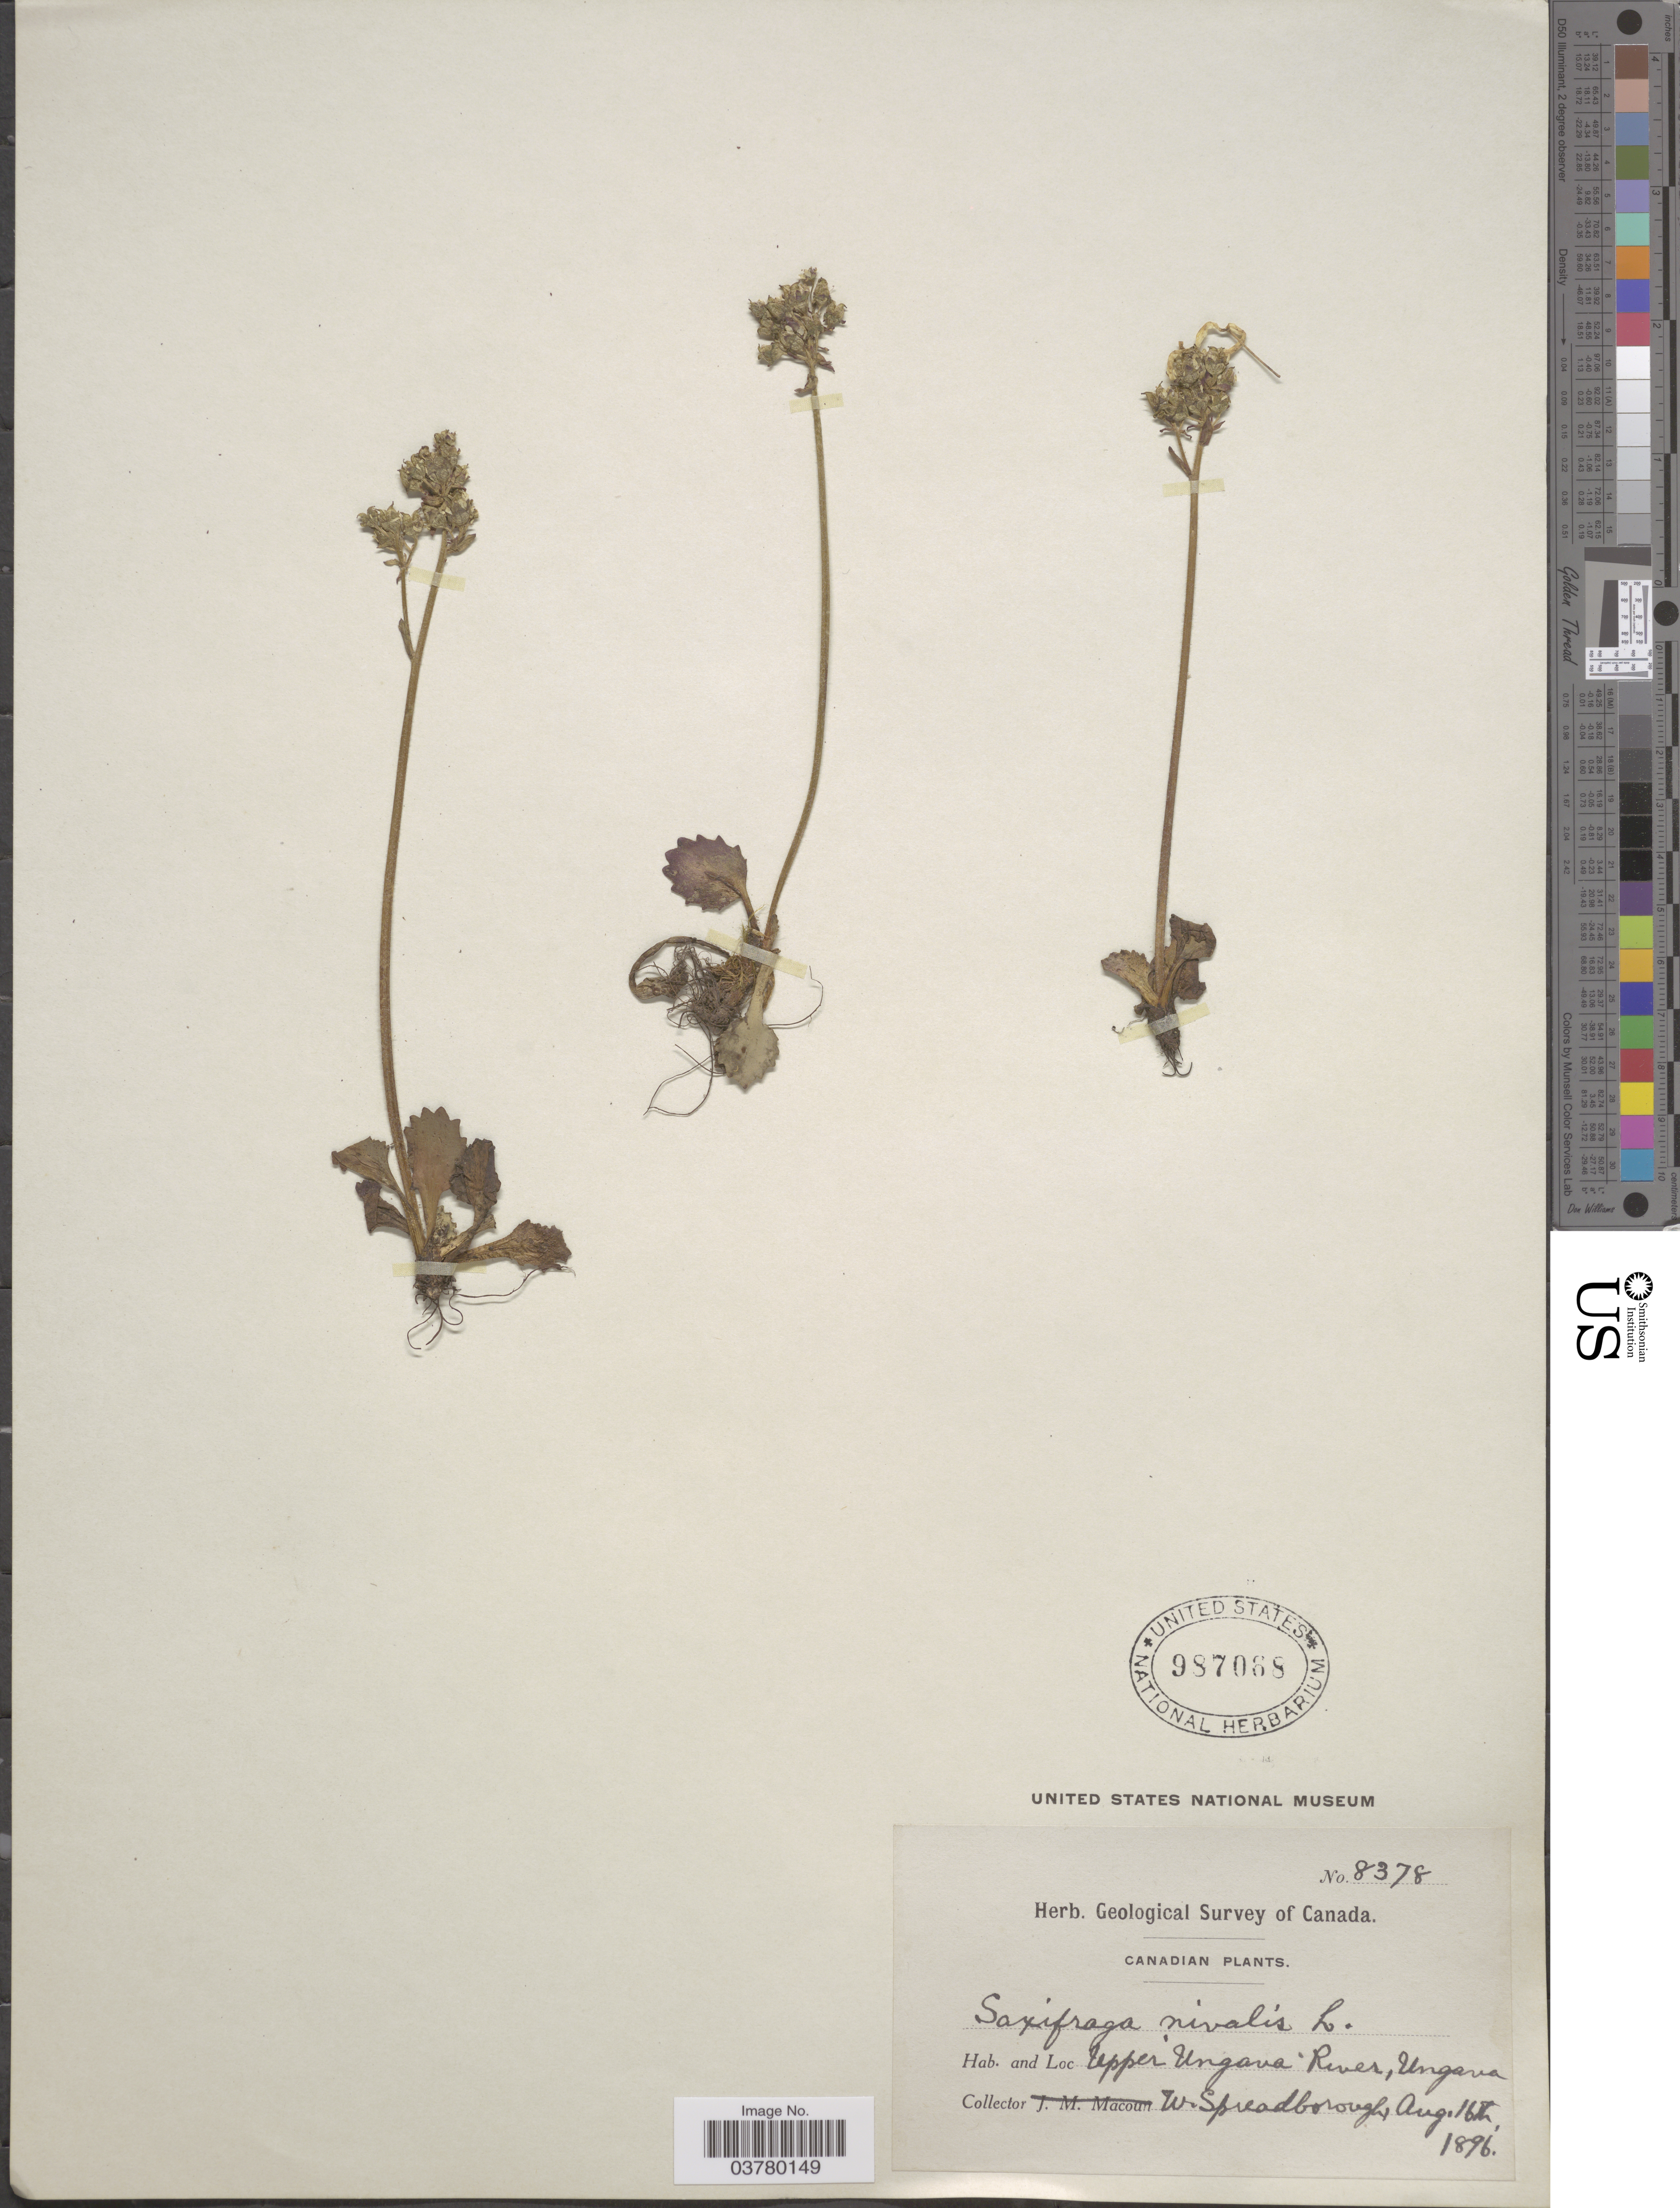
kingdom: Plantae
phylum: Tracheophyta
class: Magnoliopsida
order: Saxifragales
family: Saxifragaceae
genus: Micranthes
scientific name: Micranthes nivalis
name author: (L.) Small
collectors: W. Spreadborough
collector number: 8378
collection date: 1896-08-16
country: Canada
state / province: Quebec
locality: Geological Survey of Canada. Upper Ungava River, Ungava.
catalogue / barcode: US 987068